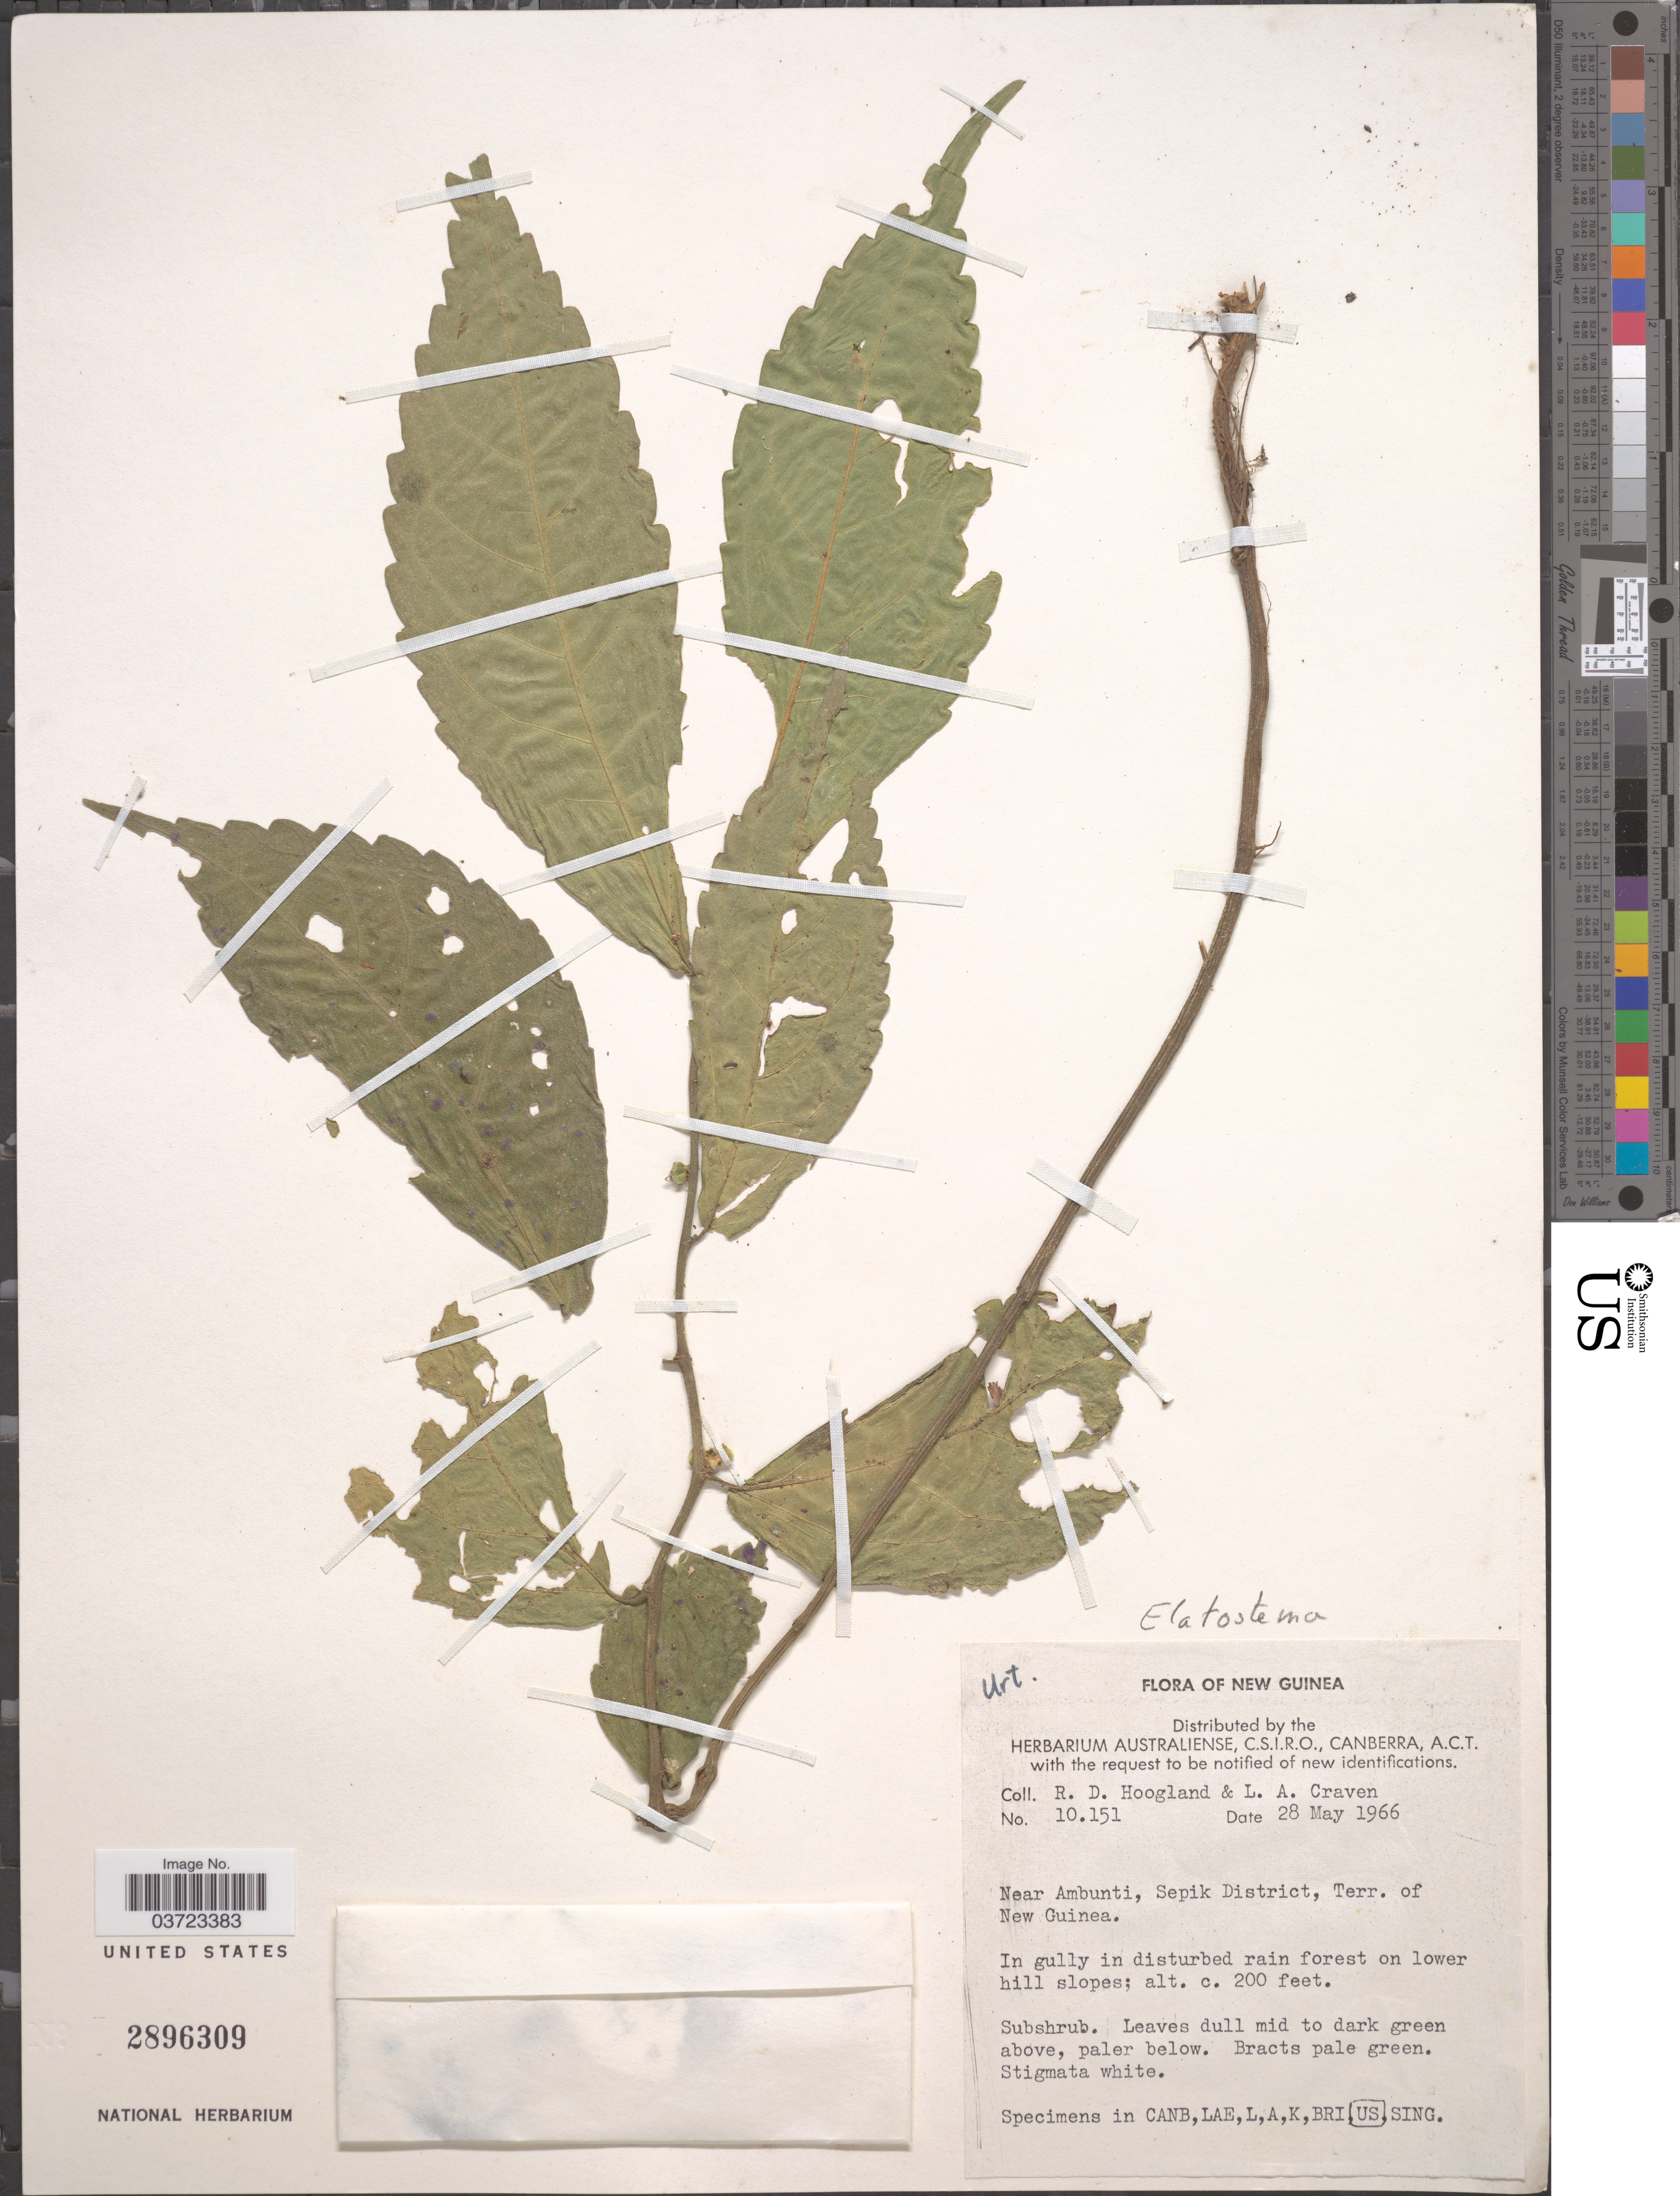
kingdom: Plantae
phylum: Tracheophyta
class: Magnoliopsida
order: Rosales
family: Urticaceae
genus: Elatostema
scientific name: Elatostema sp.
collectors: R. D. Hoogland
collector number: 10151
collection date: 1966-05-28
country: Papua New Guinea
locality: New Guinea. Near Ambunti, Sepik District, Terr. of New Guinea.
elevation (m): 61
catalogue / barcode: US 2896309